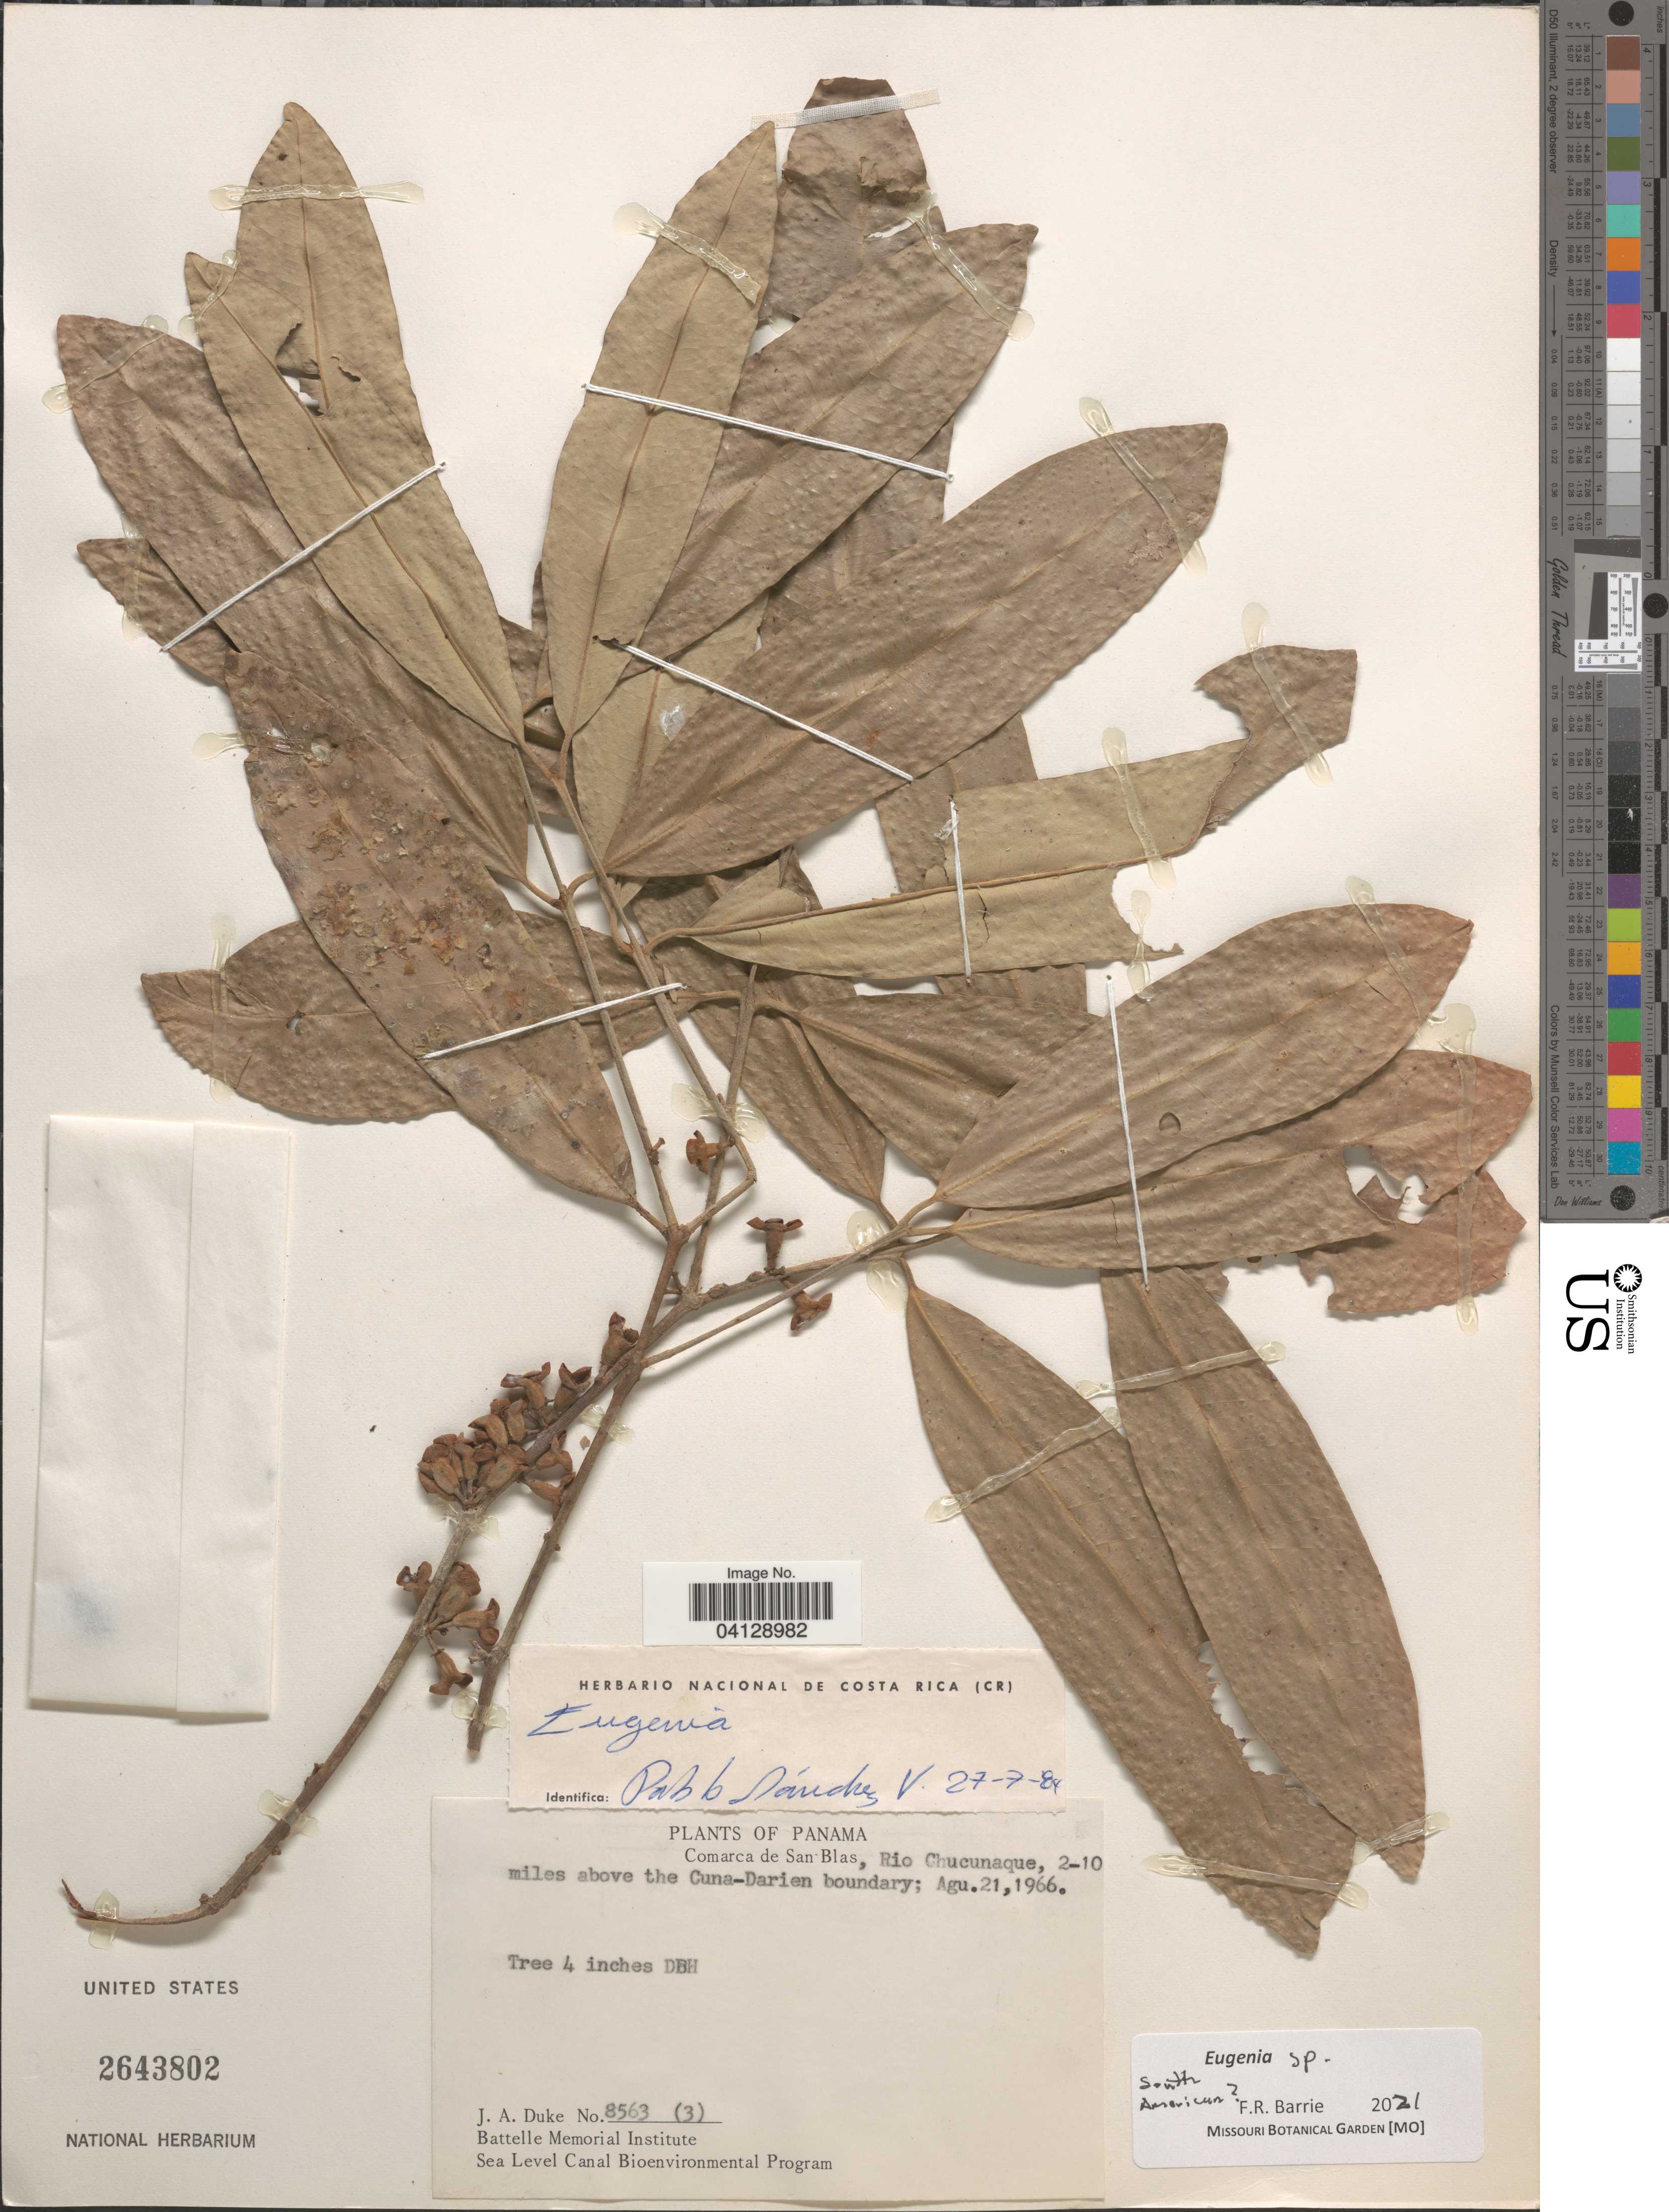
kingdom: Plantae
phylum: Tracheophyta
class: Magnoliopsida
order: Myrtales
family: Myrtaceae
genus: Eugenia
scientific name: Eugenia sp.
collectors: J. A. Duke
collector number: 8563(3)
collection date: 1966-08-21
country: Panama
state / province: Kuna Yala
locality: Comarca de San Blas, Rio Chucunaque, 2-10 miles above the Cuna-Darien boundary.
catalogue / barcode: US 2643802